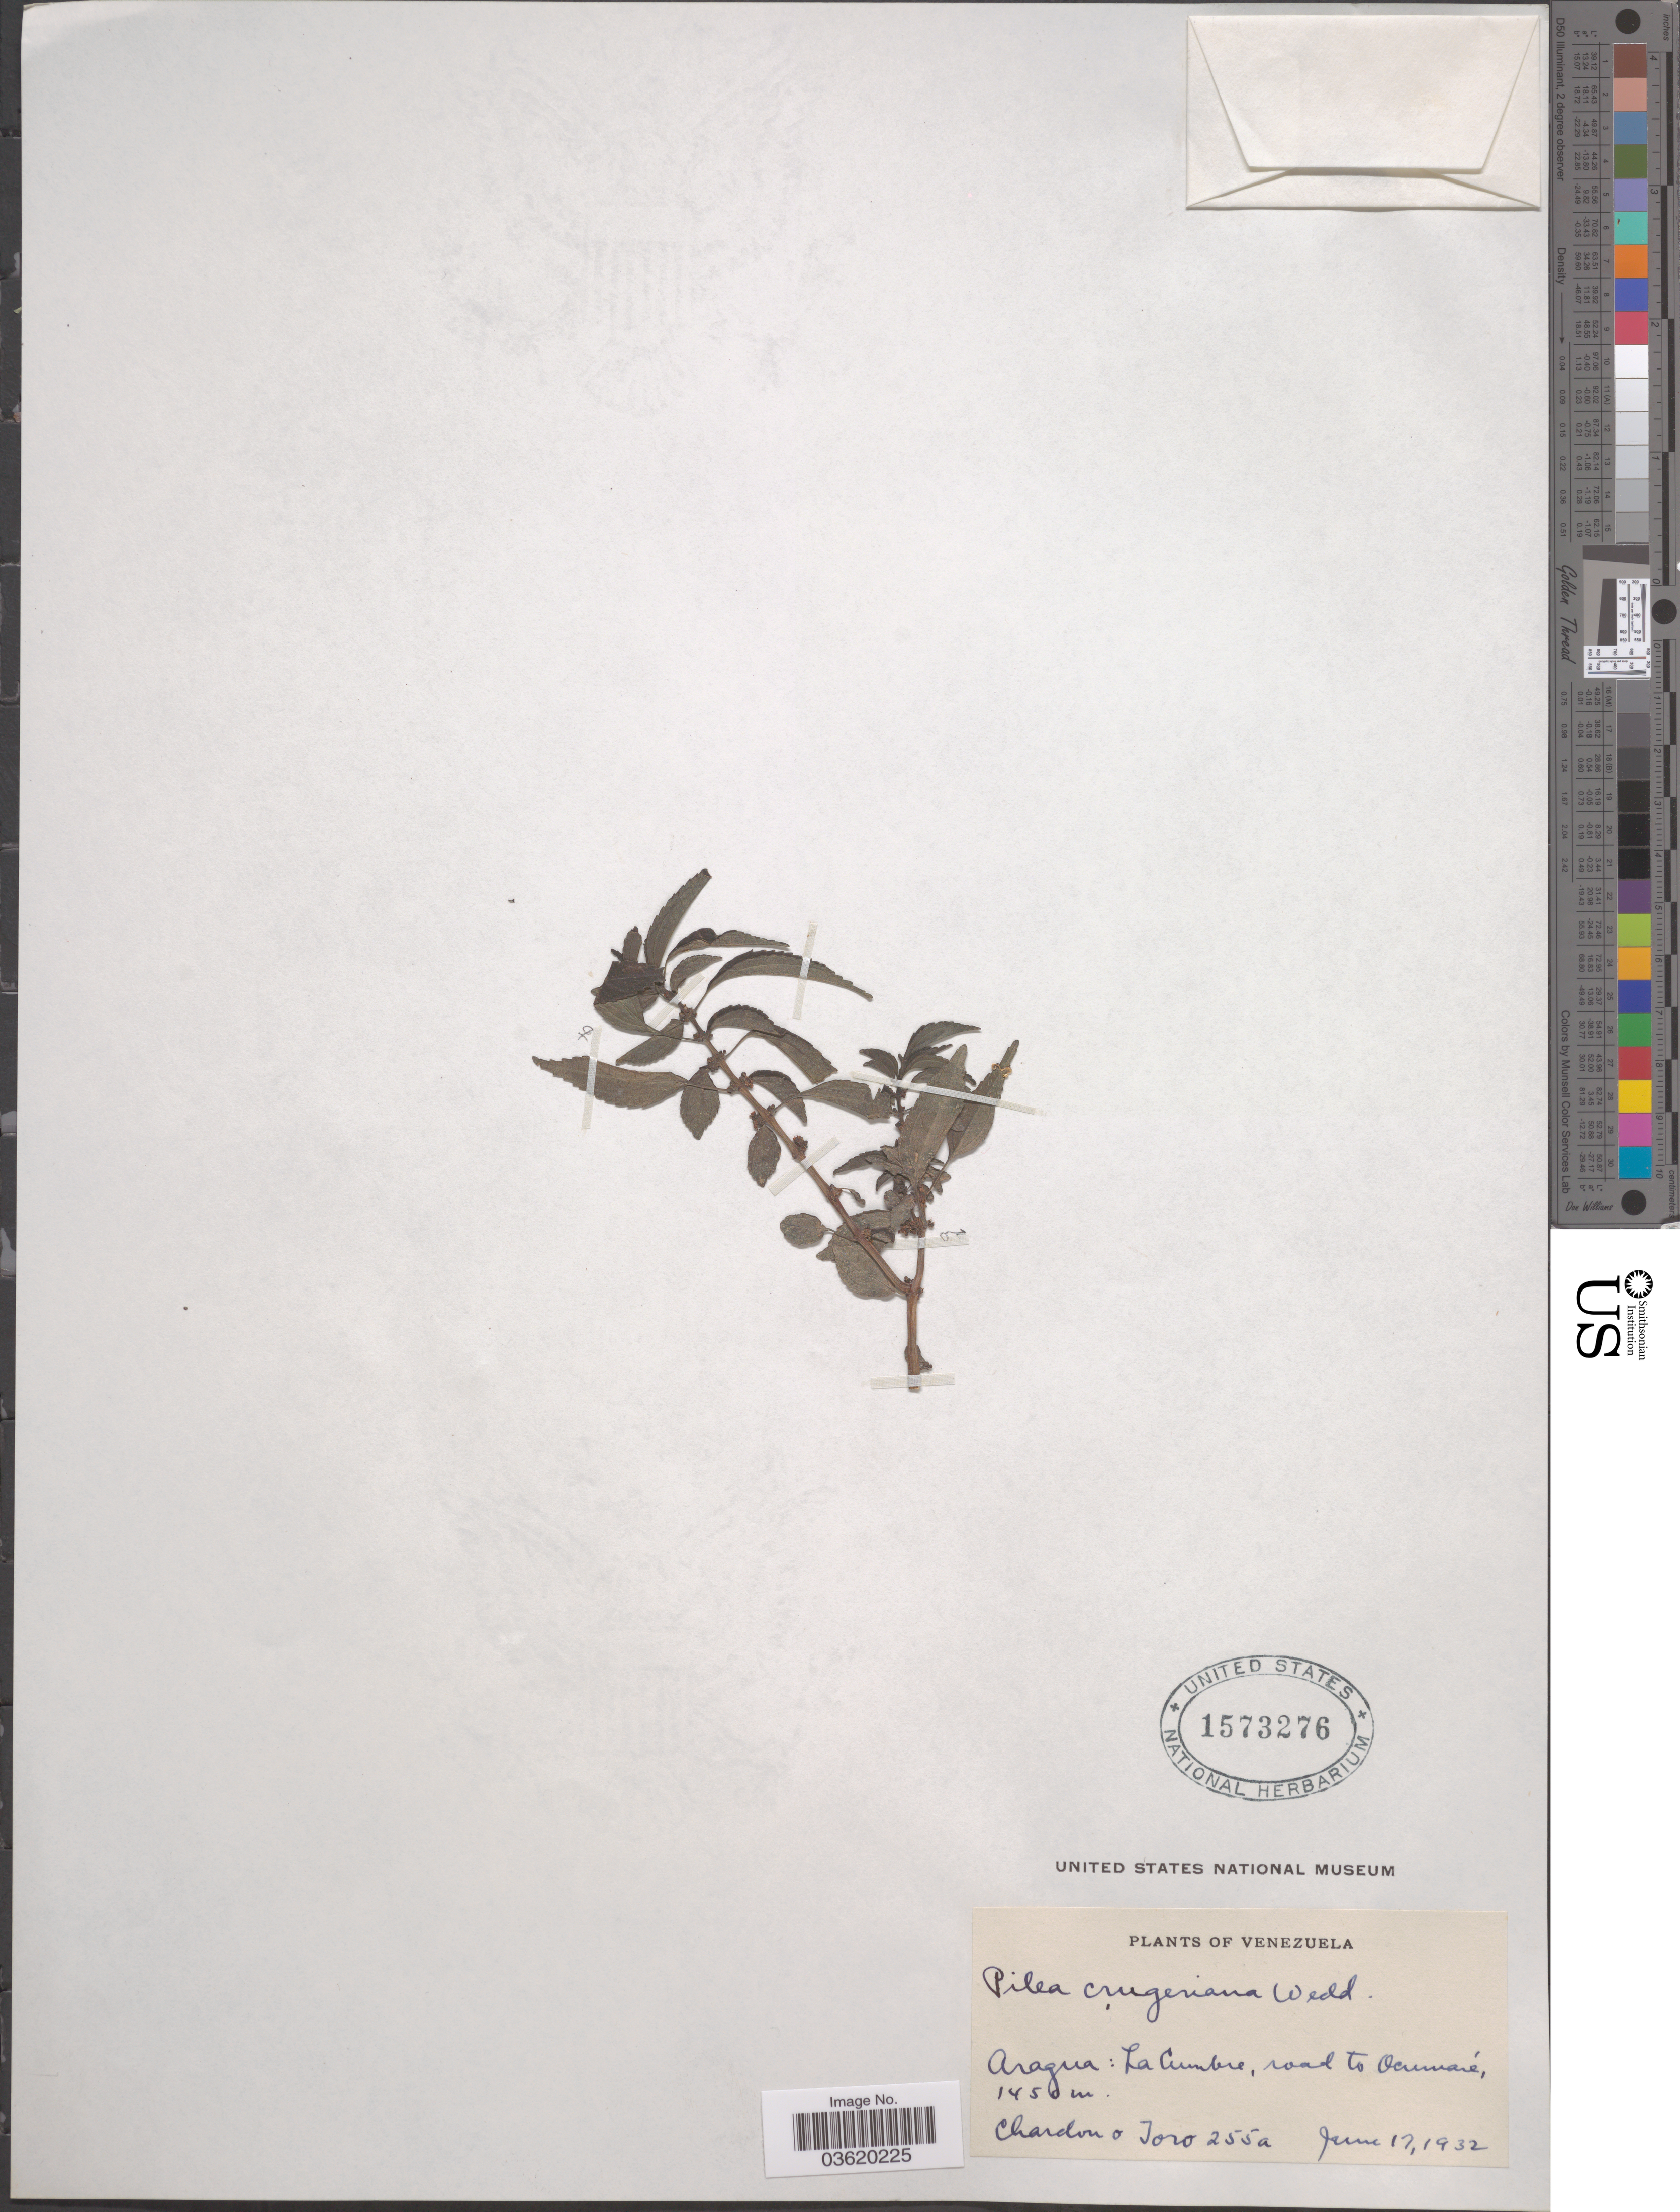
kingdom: Plantae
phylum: Tracheophyta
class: Magnoliopsida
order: Rosales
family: Urticaceae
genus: Pilea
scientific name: Pilea cruegeriana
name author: Wedd.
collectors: Chardon & -. Toro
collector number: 255a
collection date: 1932-06-17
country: Venezuela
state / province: Aragua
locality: La Cumbre, road to Ocumaré.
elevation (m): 1450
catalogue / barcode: US 1573276